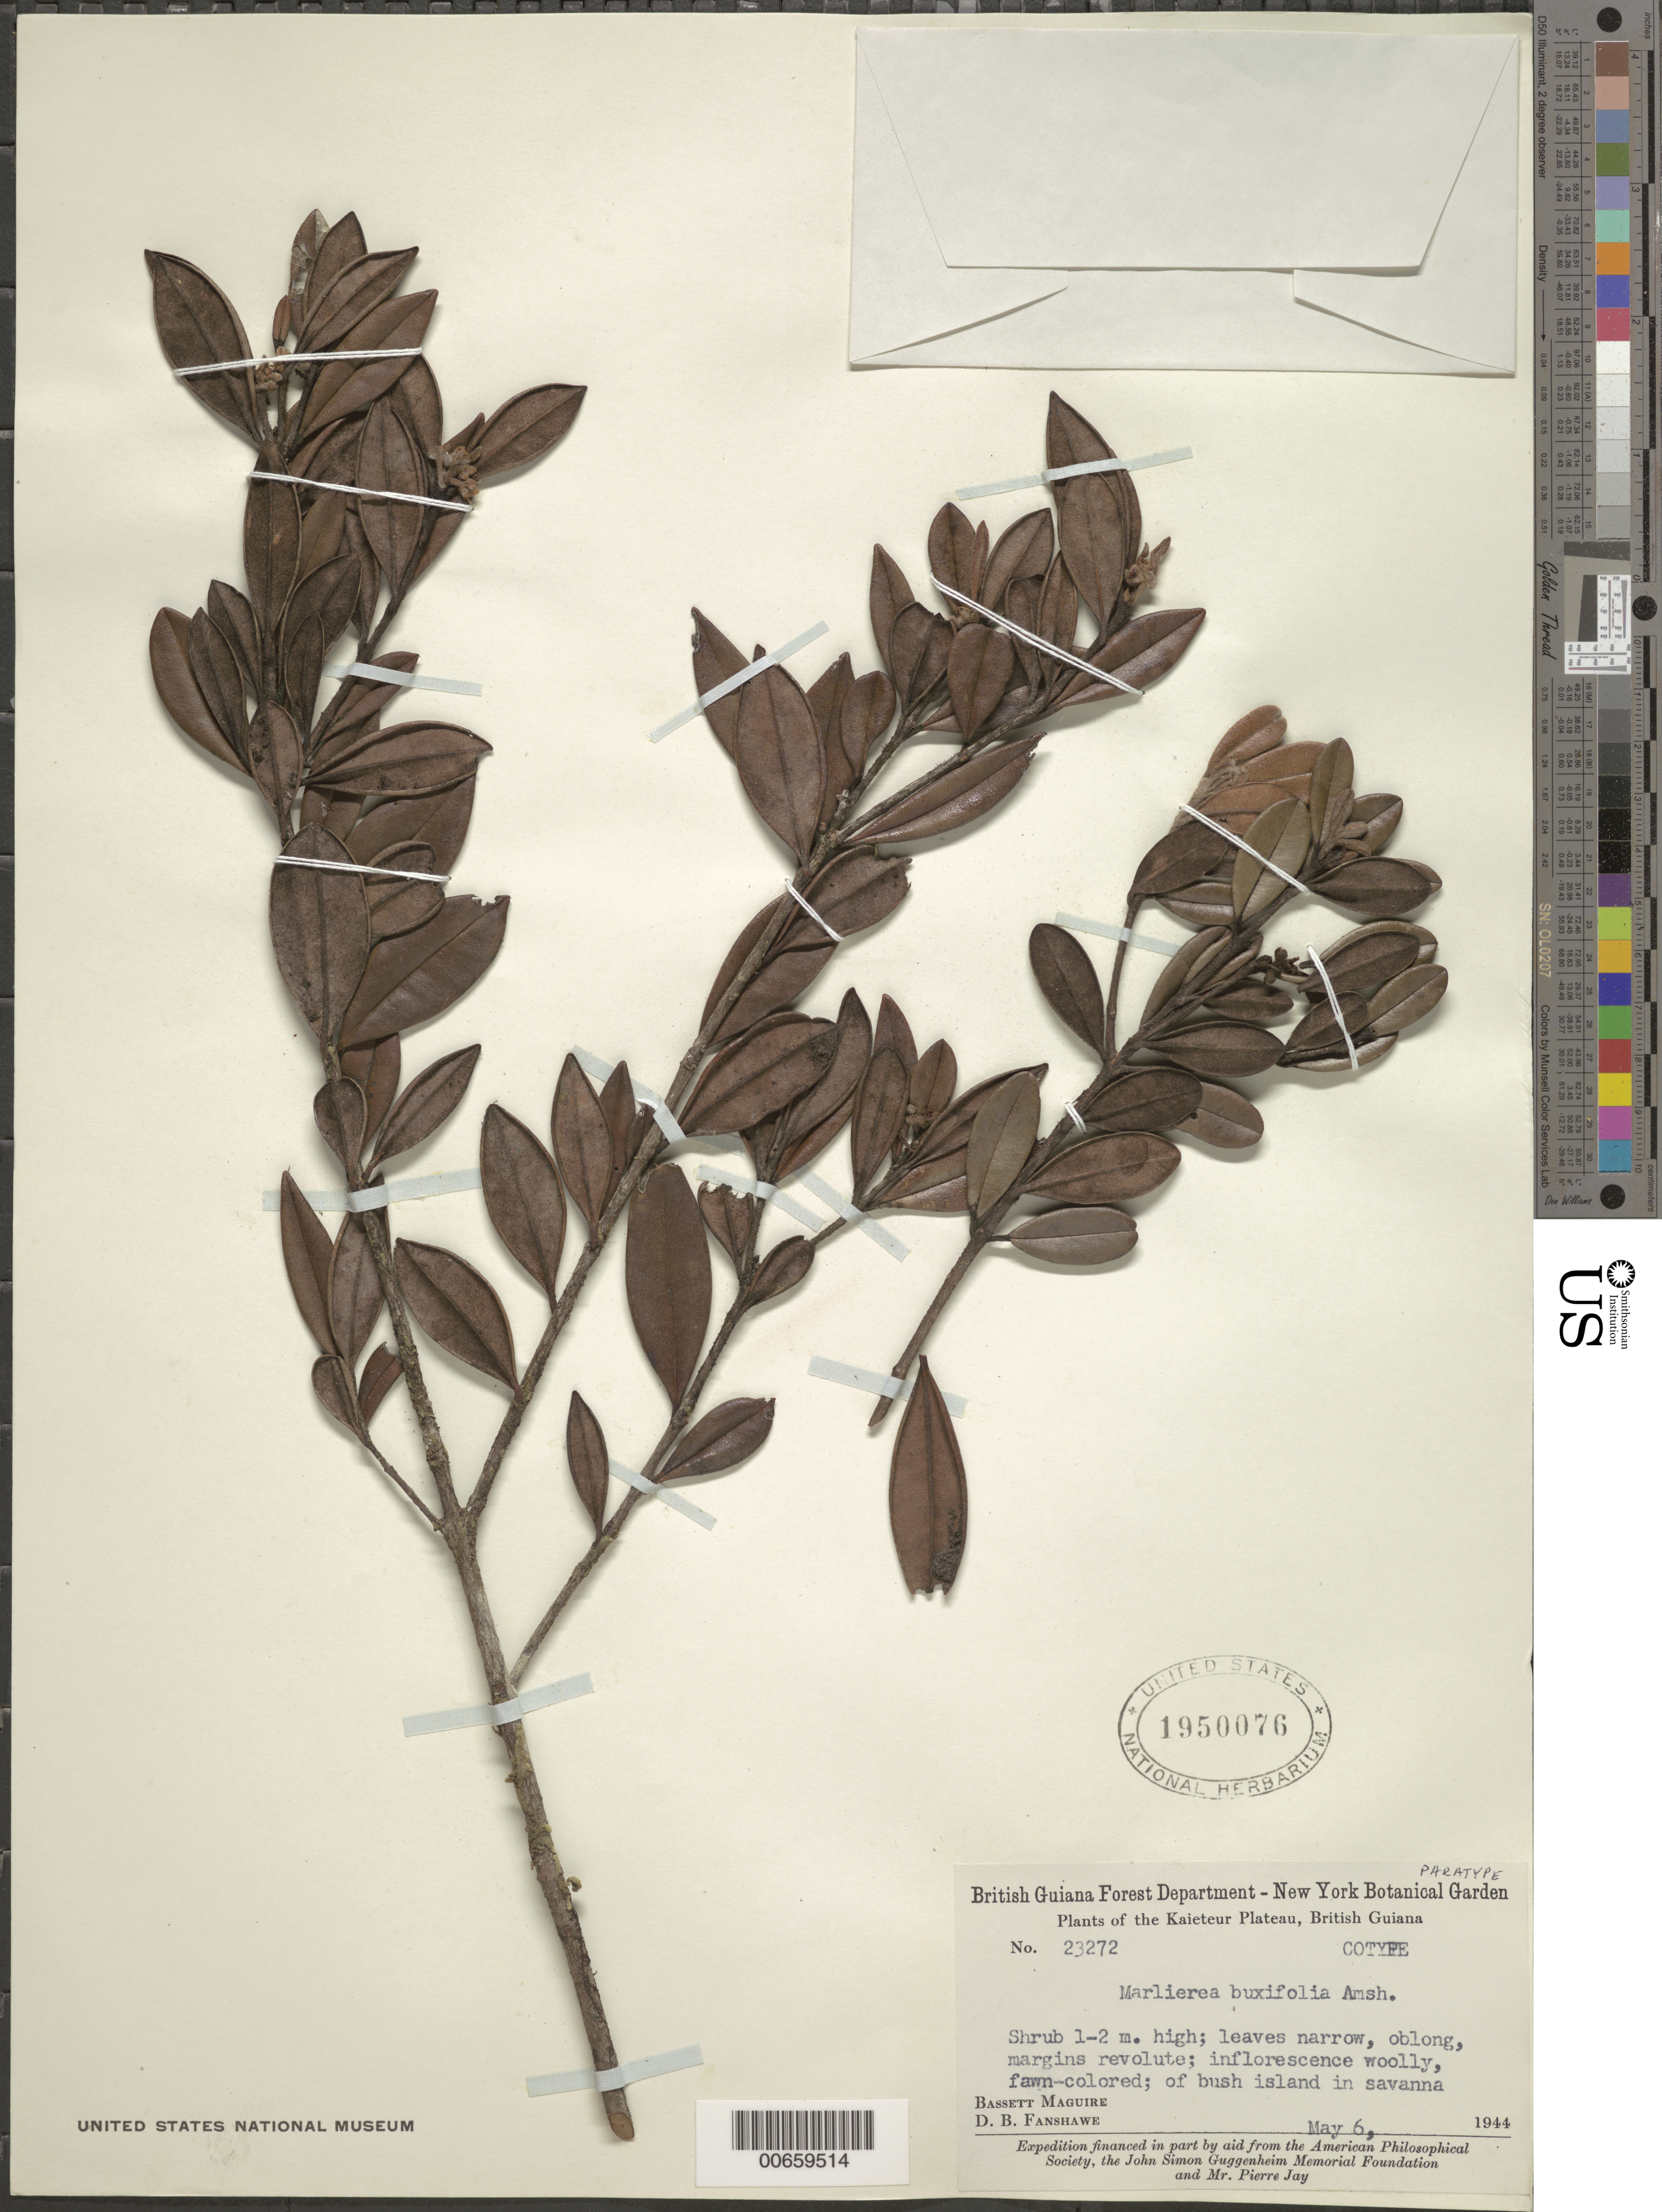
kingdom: Plantae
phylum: Tracheophyta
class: Magnoliopsida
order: Myrtales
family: Myrtaceae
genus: Myrcia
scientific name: Myrcia neobuxifolia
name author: E. Lucas & C.E. Wilson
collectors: B. Maguire & D. B. Fanshawe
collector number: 23272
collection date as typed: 6-May-44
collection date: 1944-05-06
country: Guyana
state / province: Potaro-Siparuni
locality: Kaieteur Plateau, Potaro River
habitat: Bush island in savanna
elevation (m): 427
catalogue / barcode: US 1950076